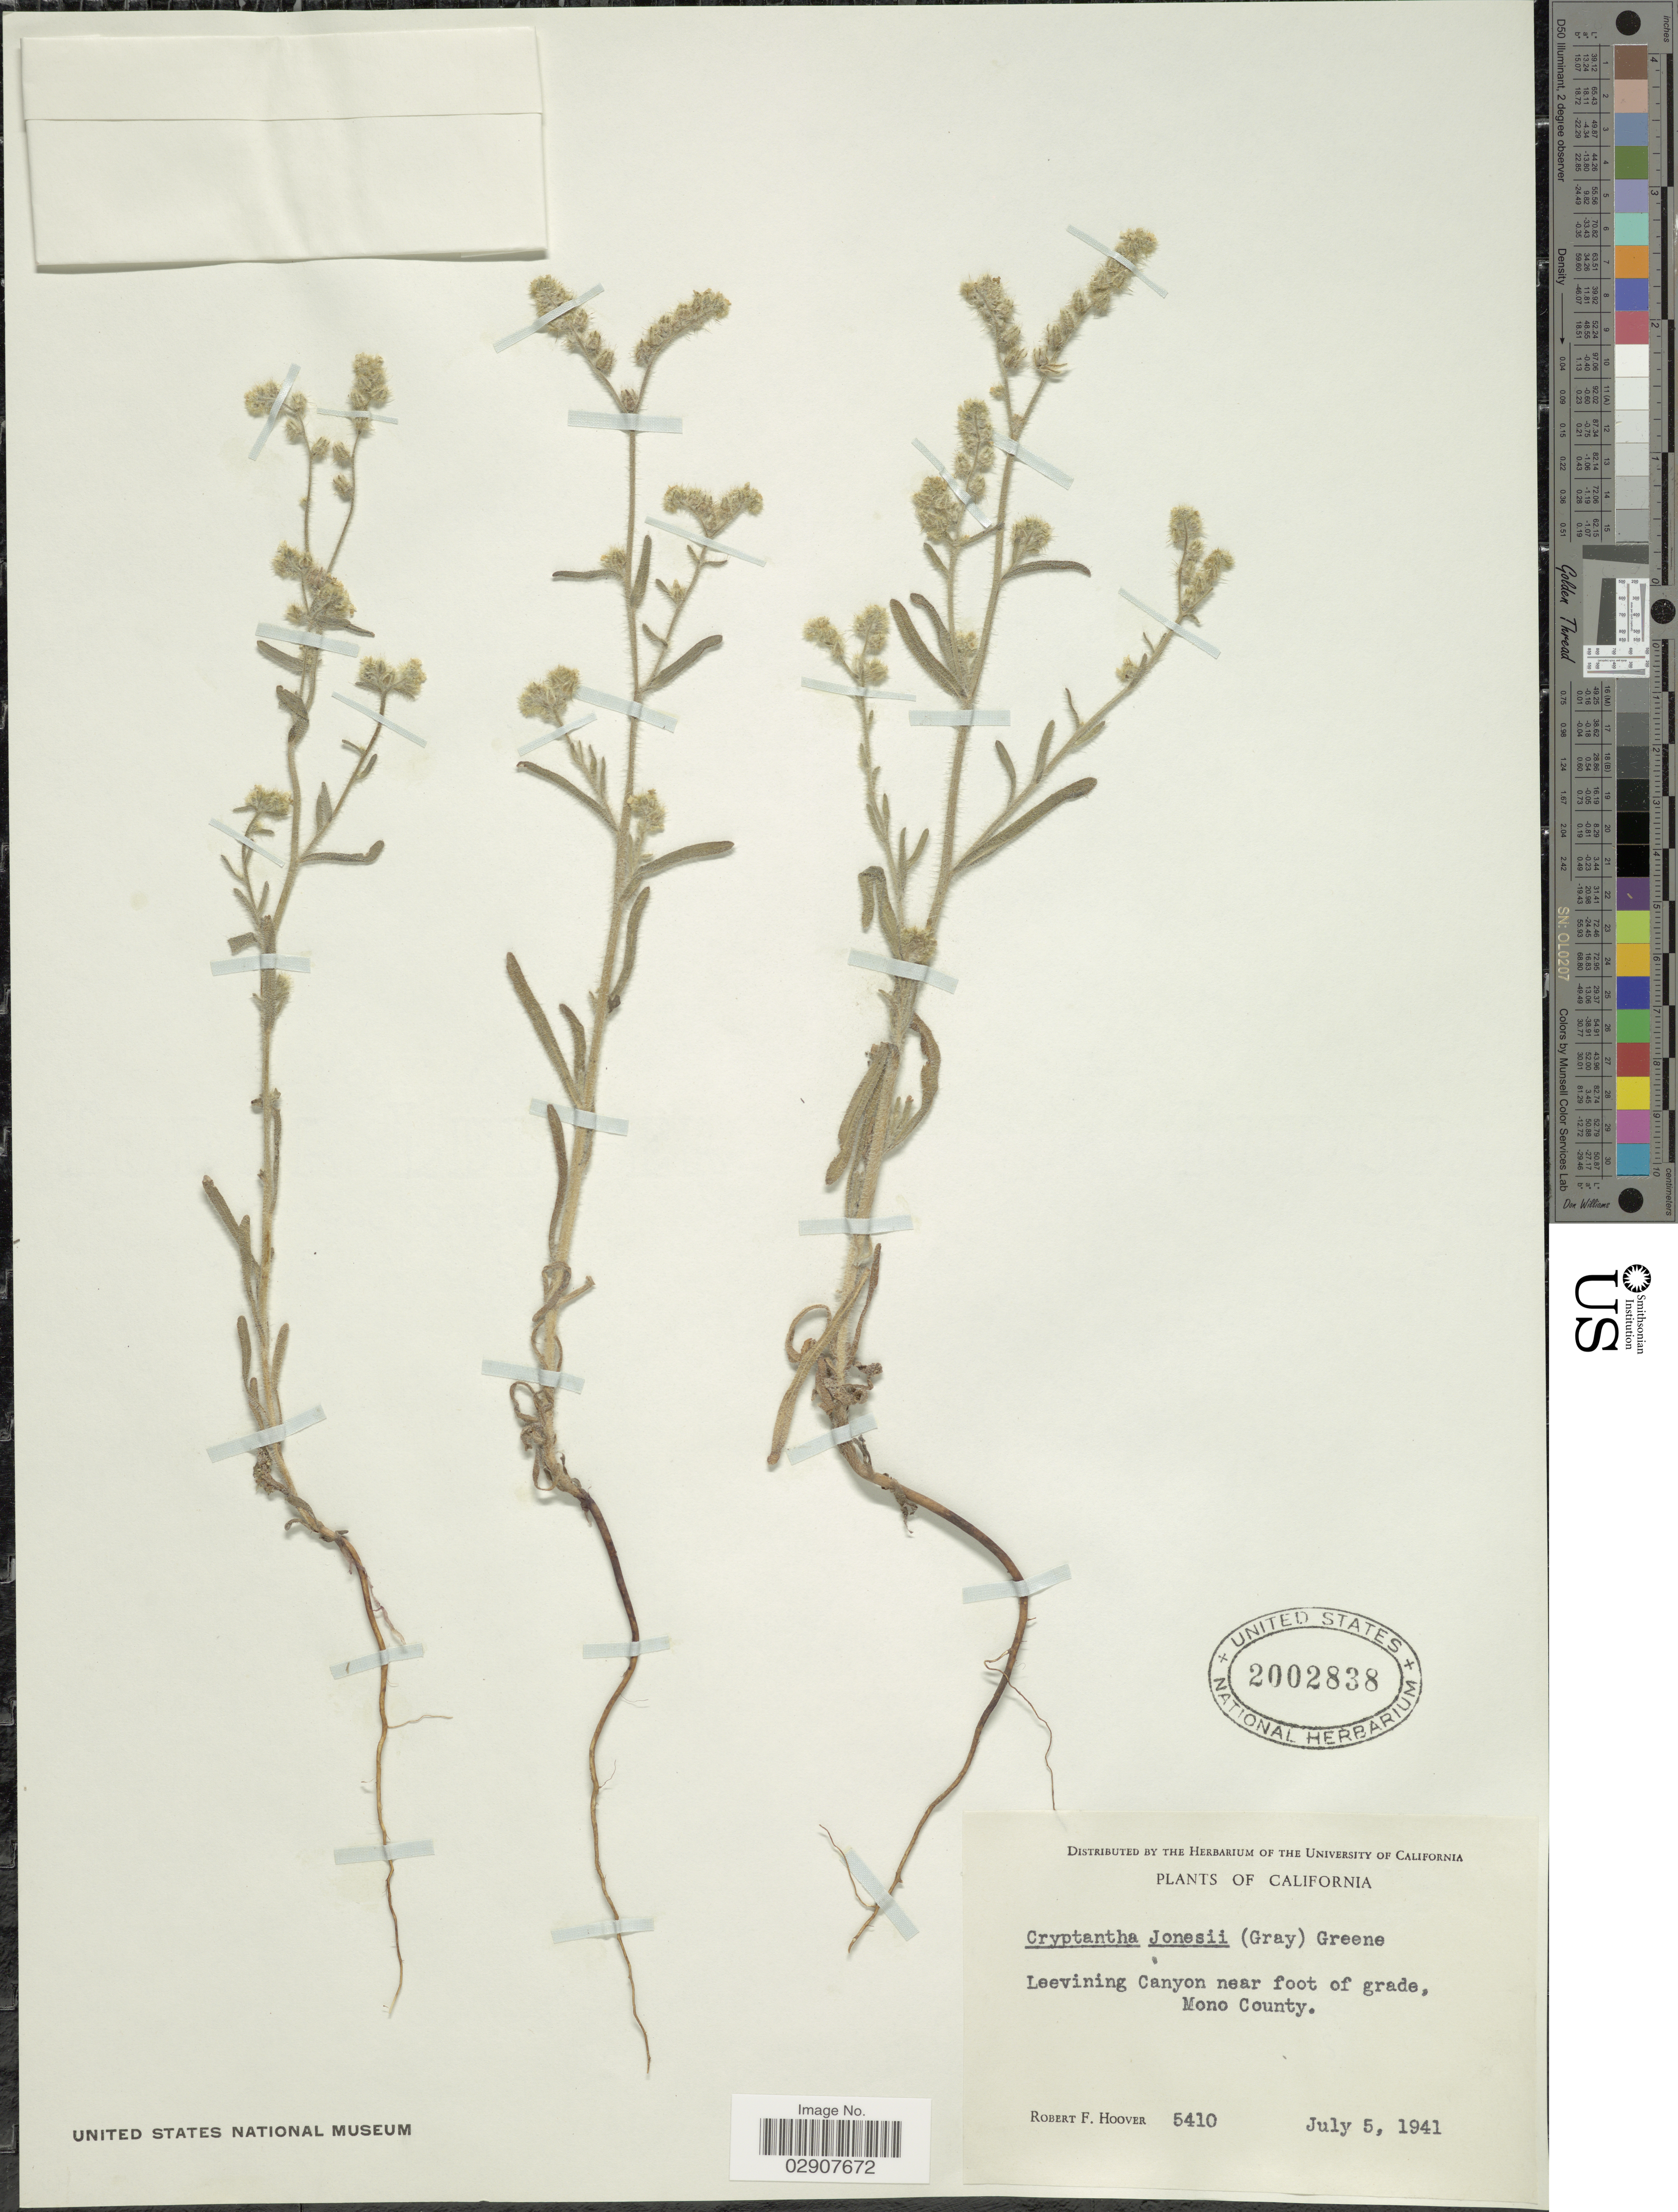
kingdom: Plantae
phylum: Tracheophyta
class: Magnoliopsida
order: Boraginales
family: Boraginaceae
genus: Cryptantha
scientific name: Cryptantha jonesii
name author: (A. Gray) S.W. Greene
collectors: R. F. Hoover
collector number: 5410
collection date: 1941-07-05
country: United States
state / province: California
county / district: Mono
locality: Leevining Canyon near foot of grade, Mono County.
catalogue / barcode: US 2002838